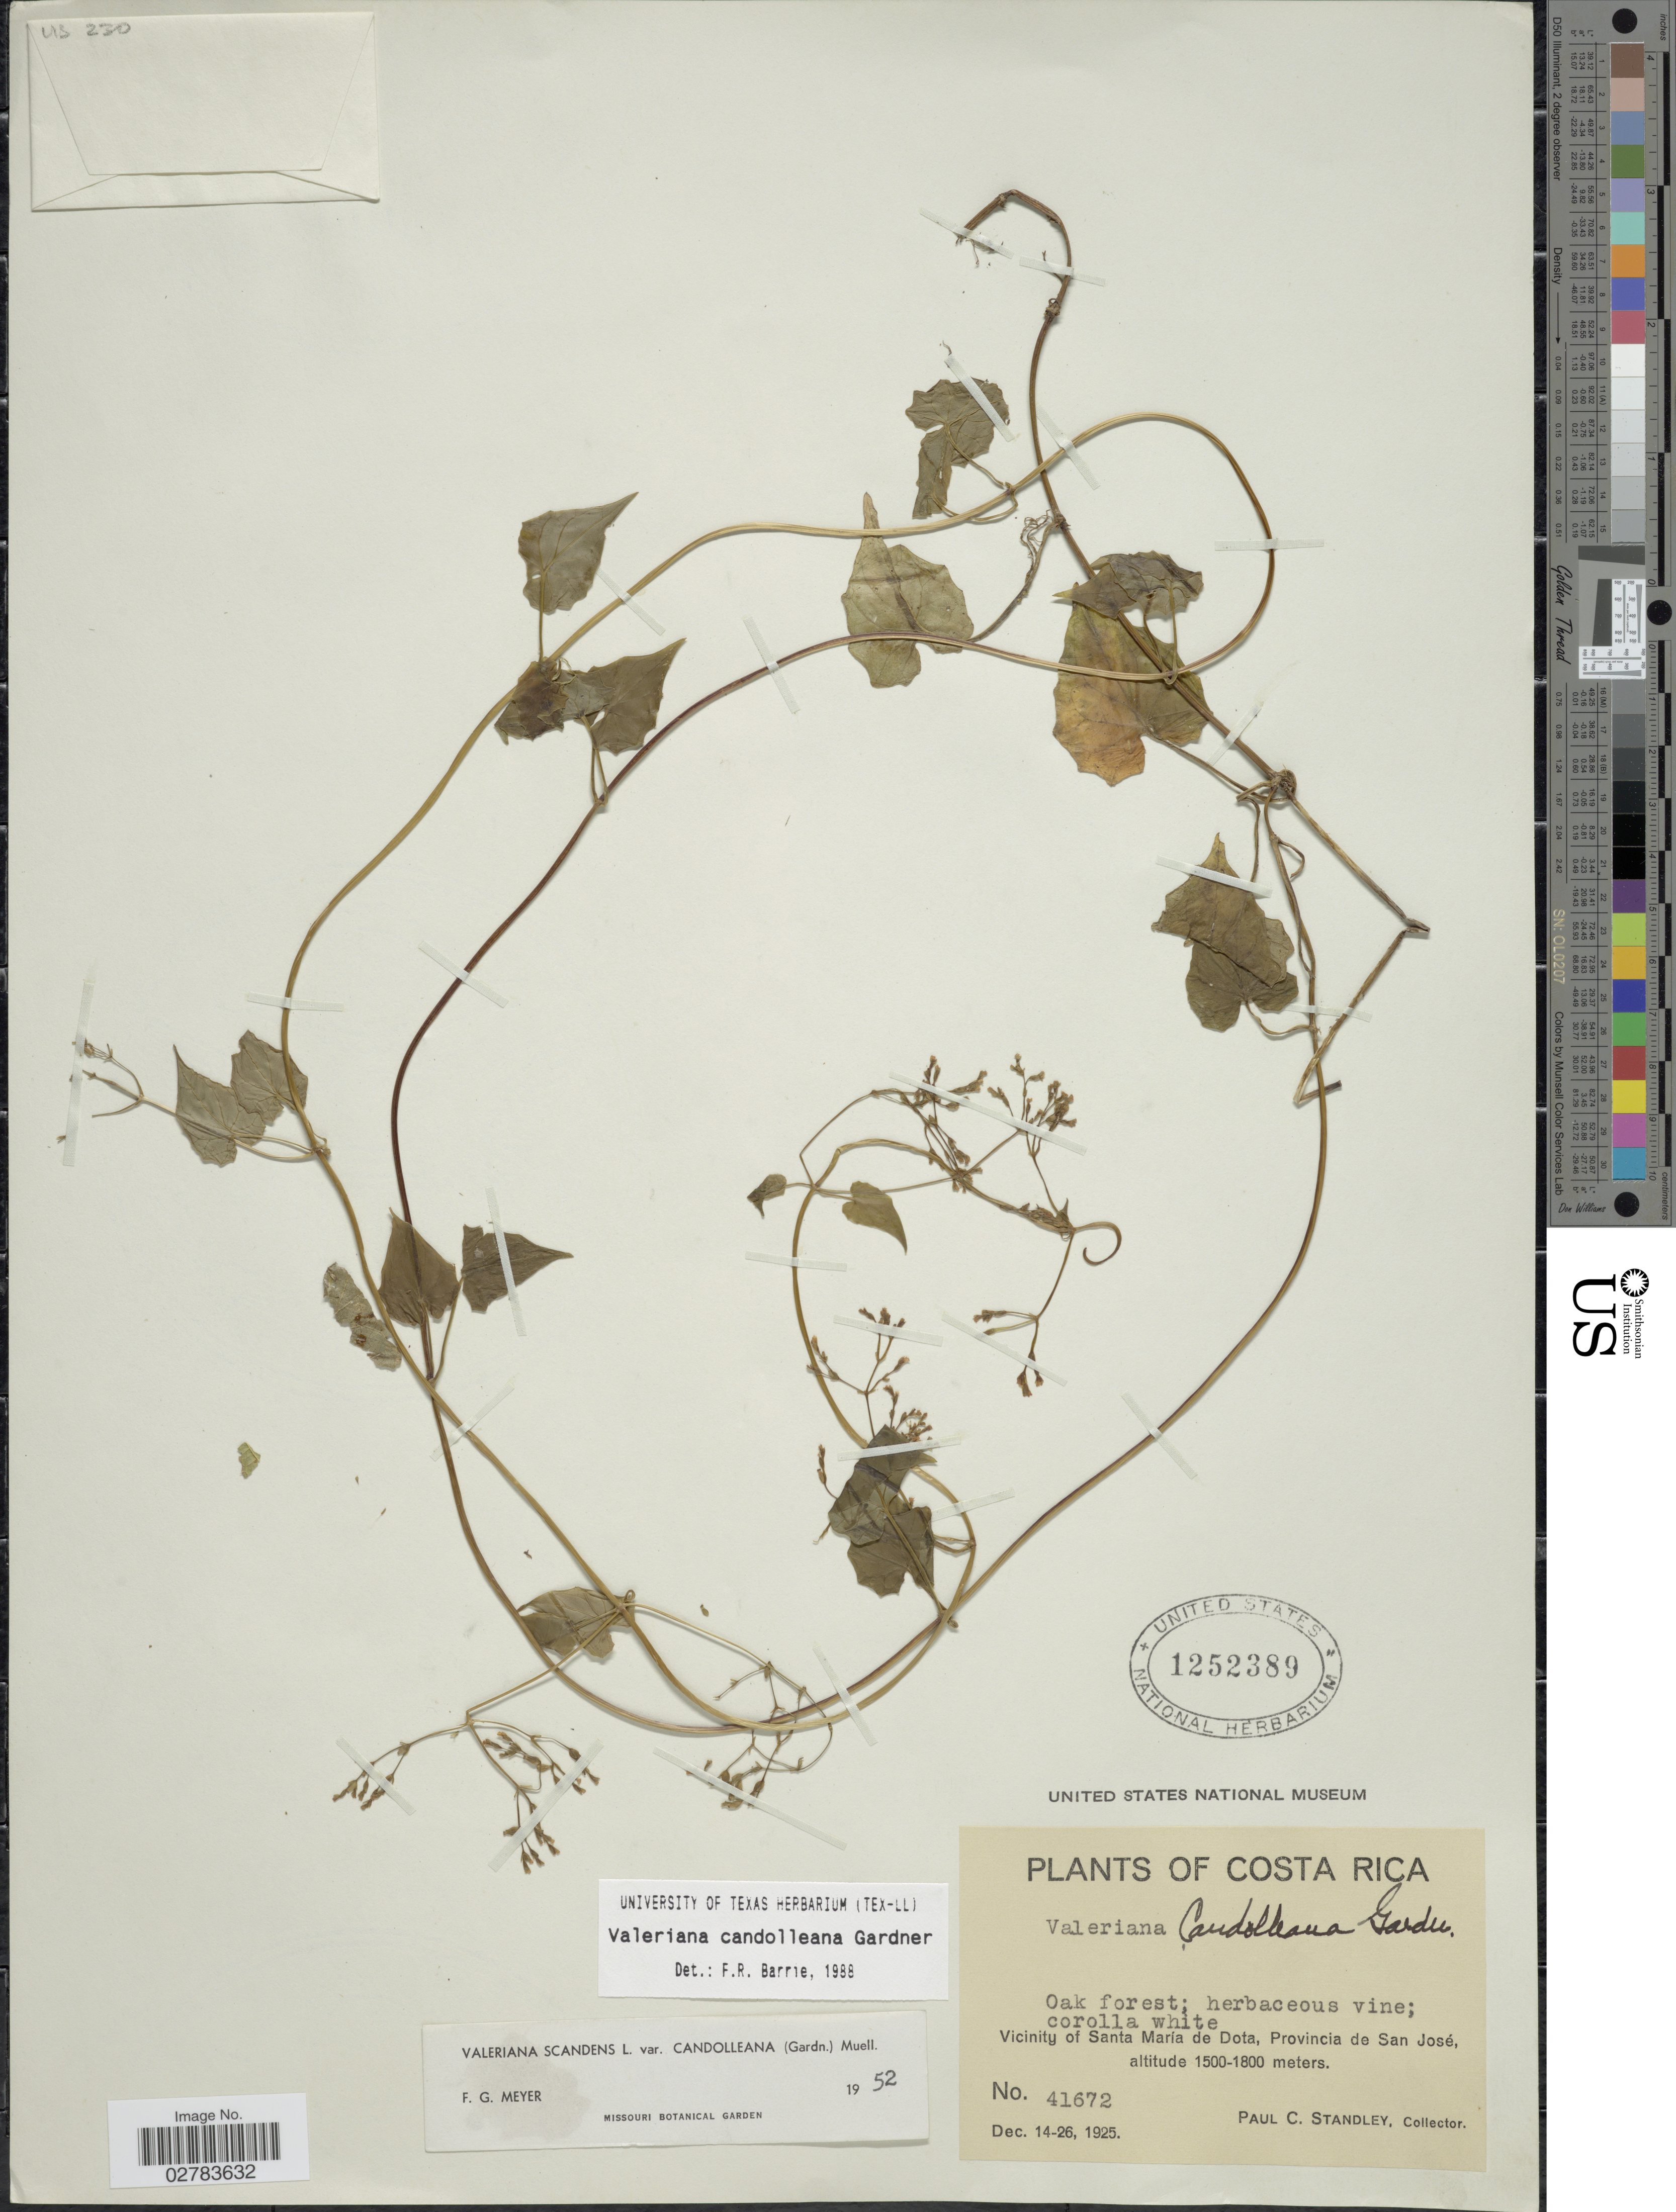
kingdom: Plantae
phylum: Tracheophyta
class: Magnoliopsida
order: Dipsacales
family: Caprifoliaceae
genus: Valeriana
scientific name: Valeriana candolleana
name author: Gardner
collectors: P. C. Standley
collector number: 41672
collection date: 1925-12-14/1925-12-26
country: Costa Rica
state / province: San José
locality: Vicinity of Santa Maria de Dota, Provincia de San José.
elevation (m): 1500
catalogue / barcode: US 1252389